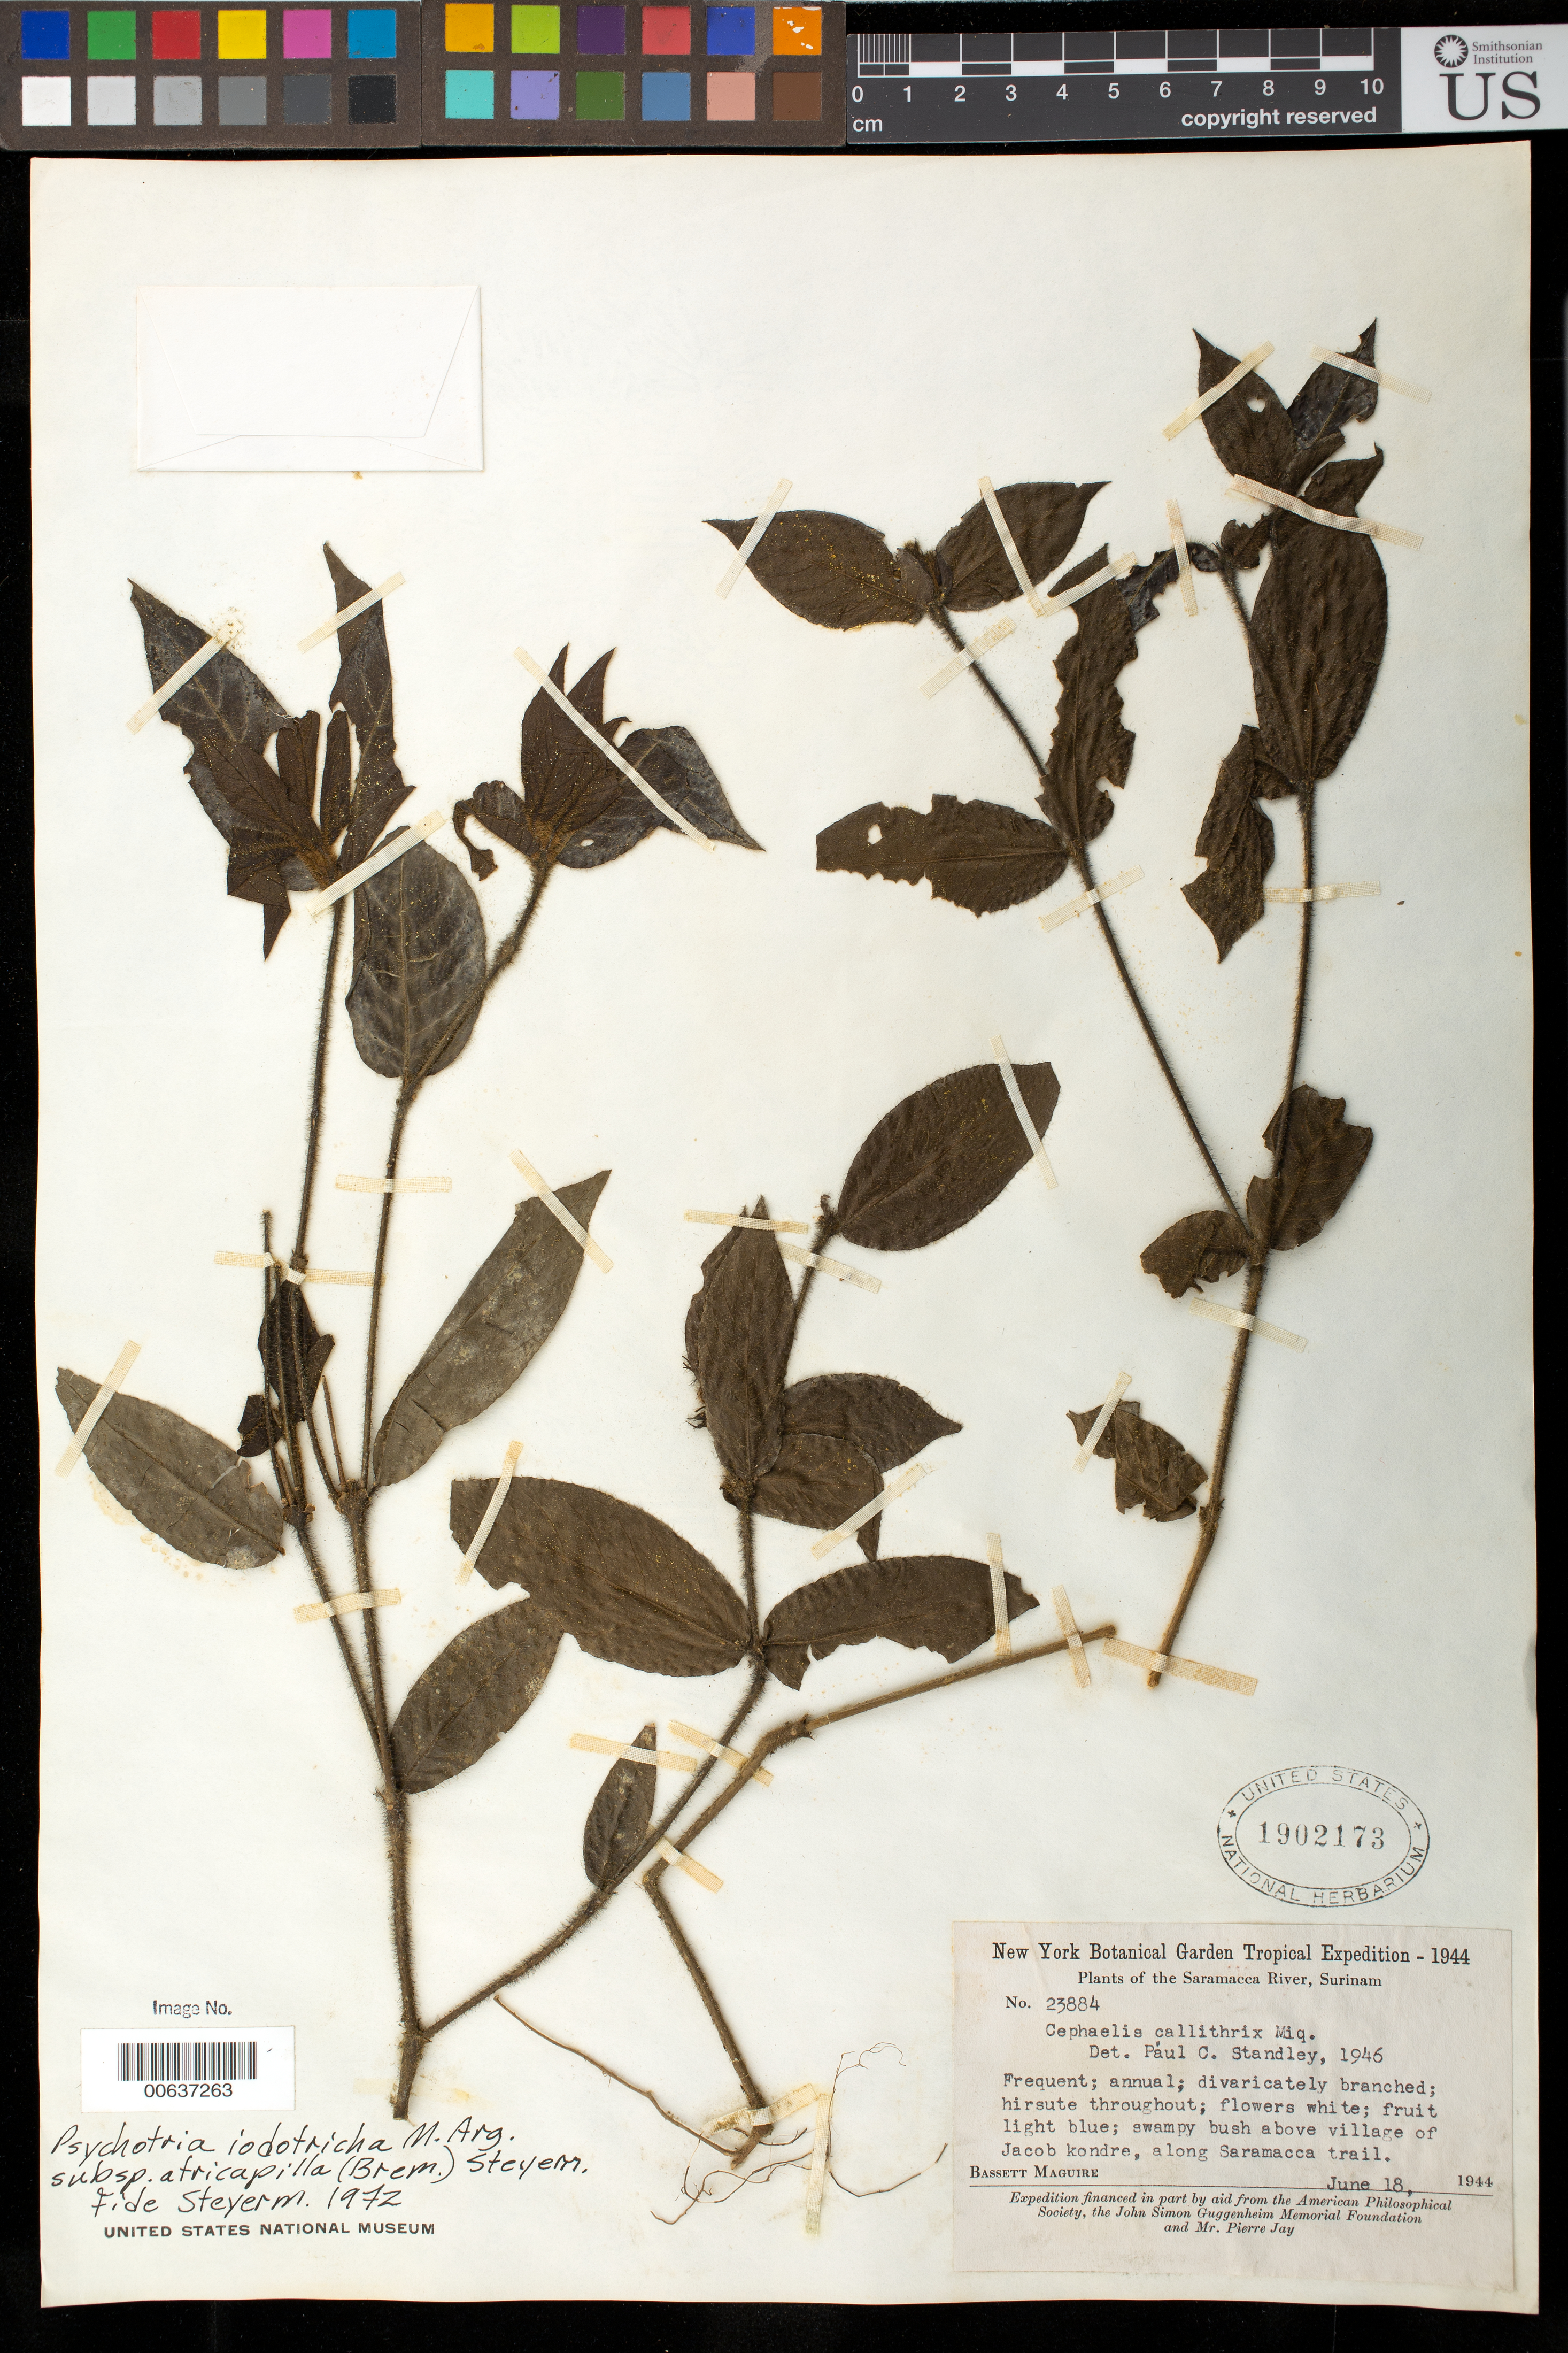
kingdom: Plantae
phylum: Tracheophyta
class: Magnoliopsida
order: Gentianales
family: Rubiaceae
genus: Palicourea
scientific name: Palicourea iodotricha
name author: (Müll. Arg.) Delprete & J.H. Kirkbr.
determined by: Kirkbride, J. H., Jr.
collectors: B. Maguire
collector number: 23884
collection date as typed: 18-Jun-44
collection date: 1944-06-18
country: Suriname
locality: Jacob Kondre village, Saramacca River headwaters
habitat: Swampy bush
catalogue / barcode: US 1902173